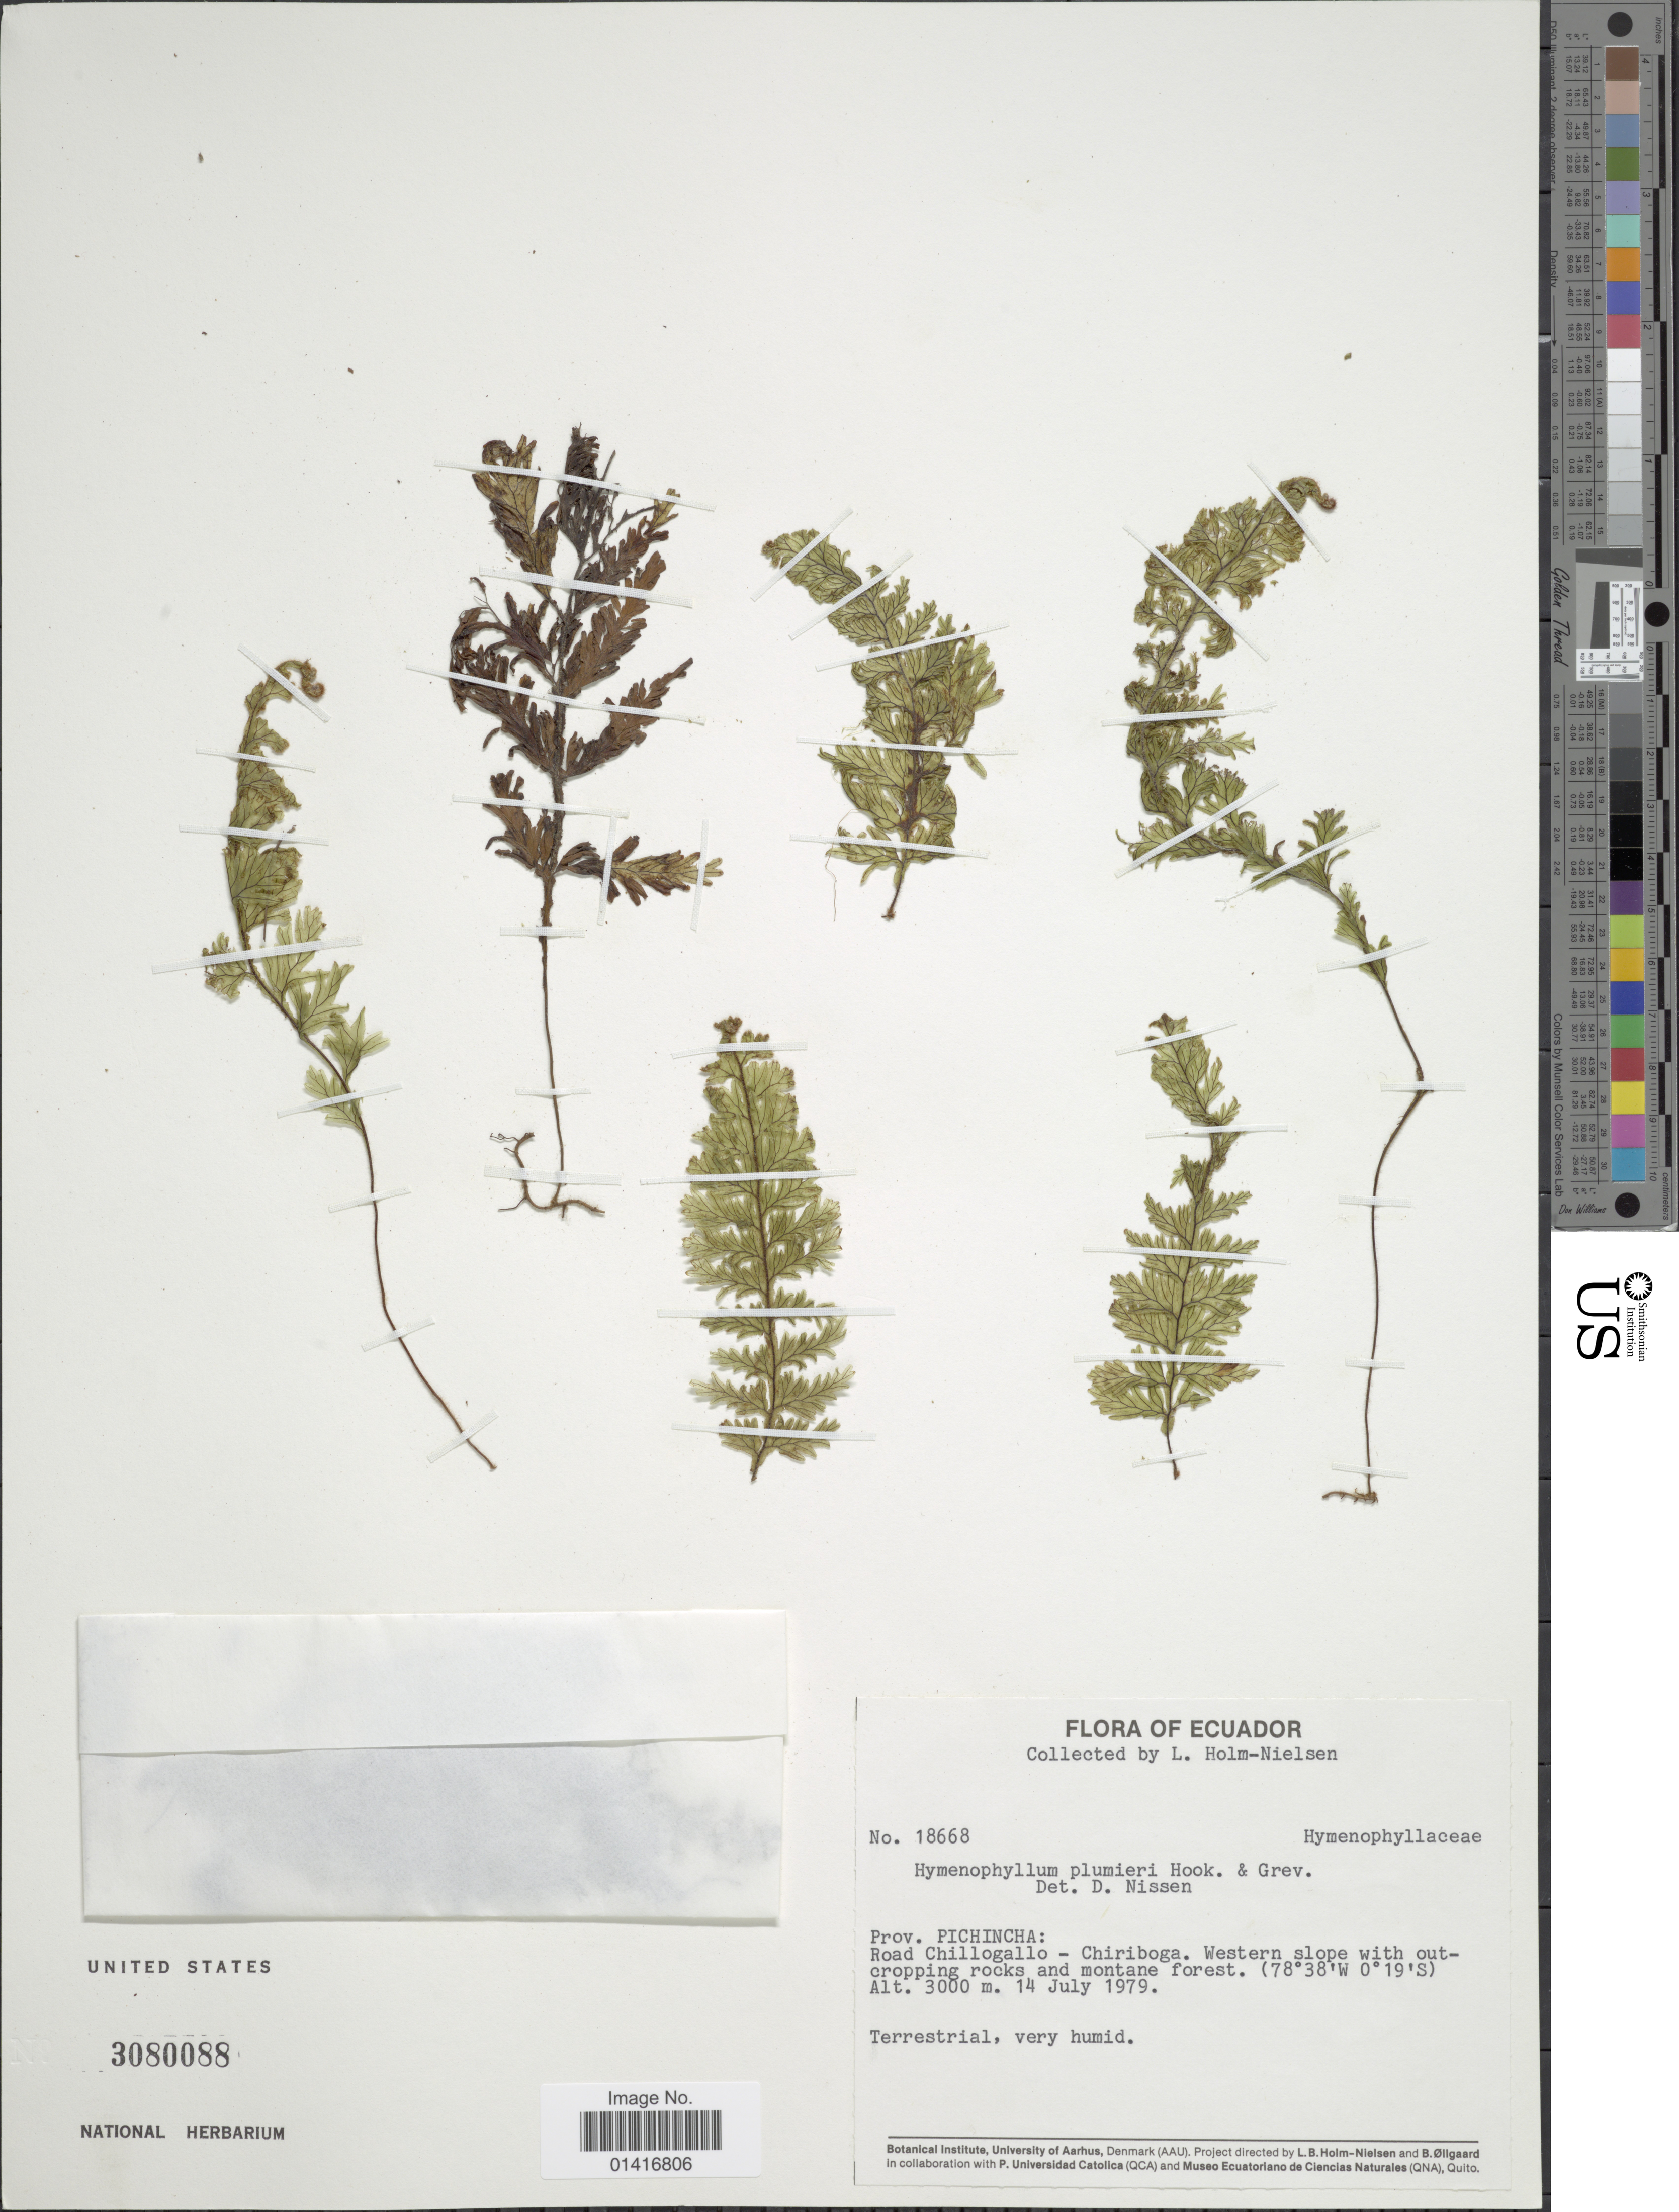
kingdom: Plantae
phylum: Tracheophyta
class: Polypodiopsida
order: Hymenophyllales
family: Hymenophyllaceae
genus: Hymenophyllum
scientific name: Hymenophyllum plumieri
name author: Hook. & Grev.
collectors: L. B. Holm-Nielsen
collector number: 18668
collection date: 1979-07-14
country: Ecuador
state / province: Pichincha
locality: Road Chillogallo- Chiriboga. Western slope with outcropping rocks and montane forest.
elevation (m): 3000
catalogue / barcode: US 3080088